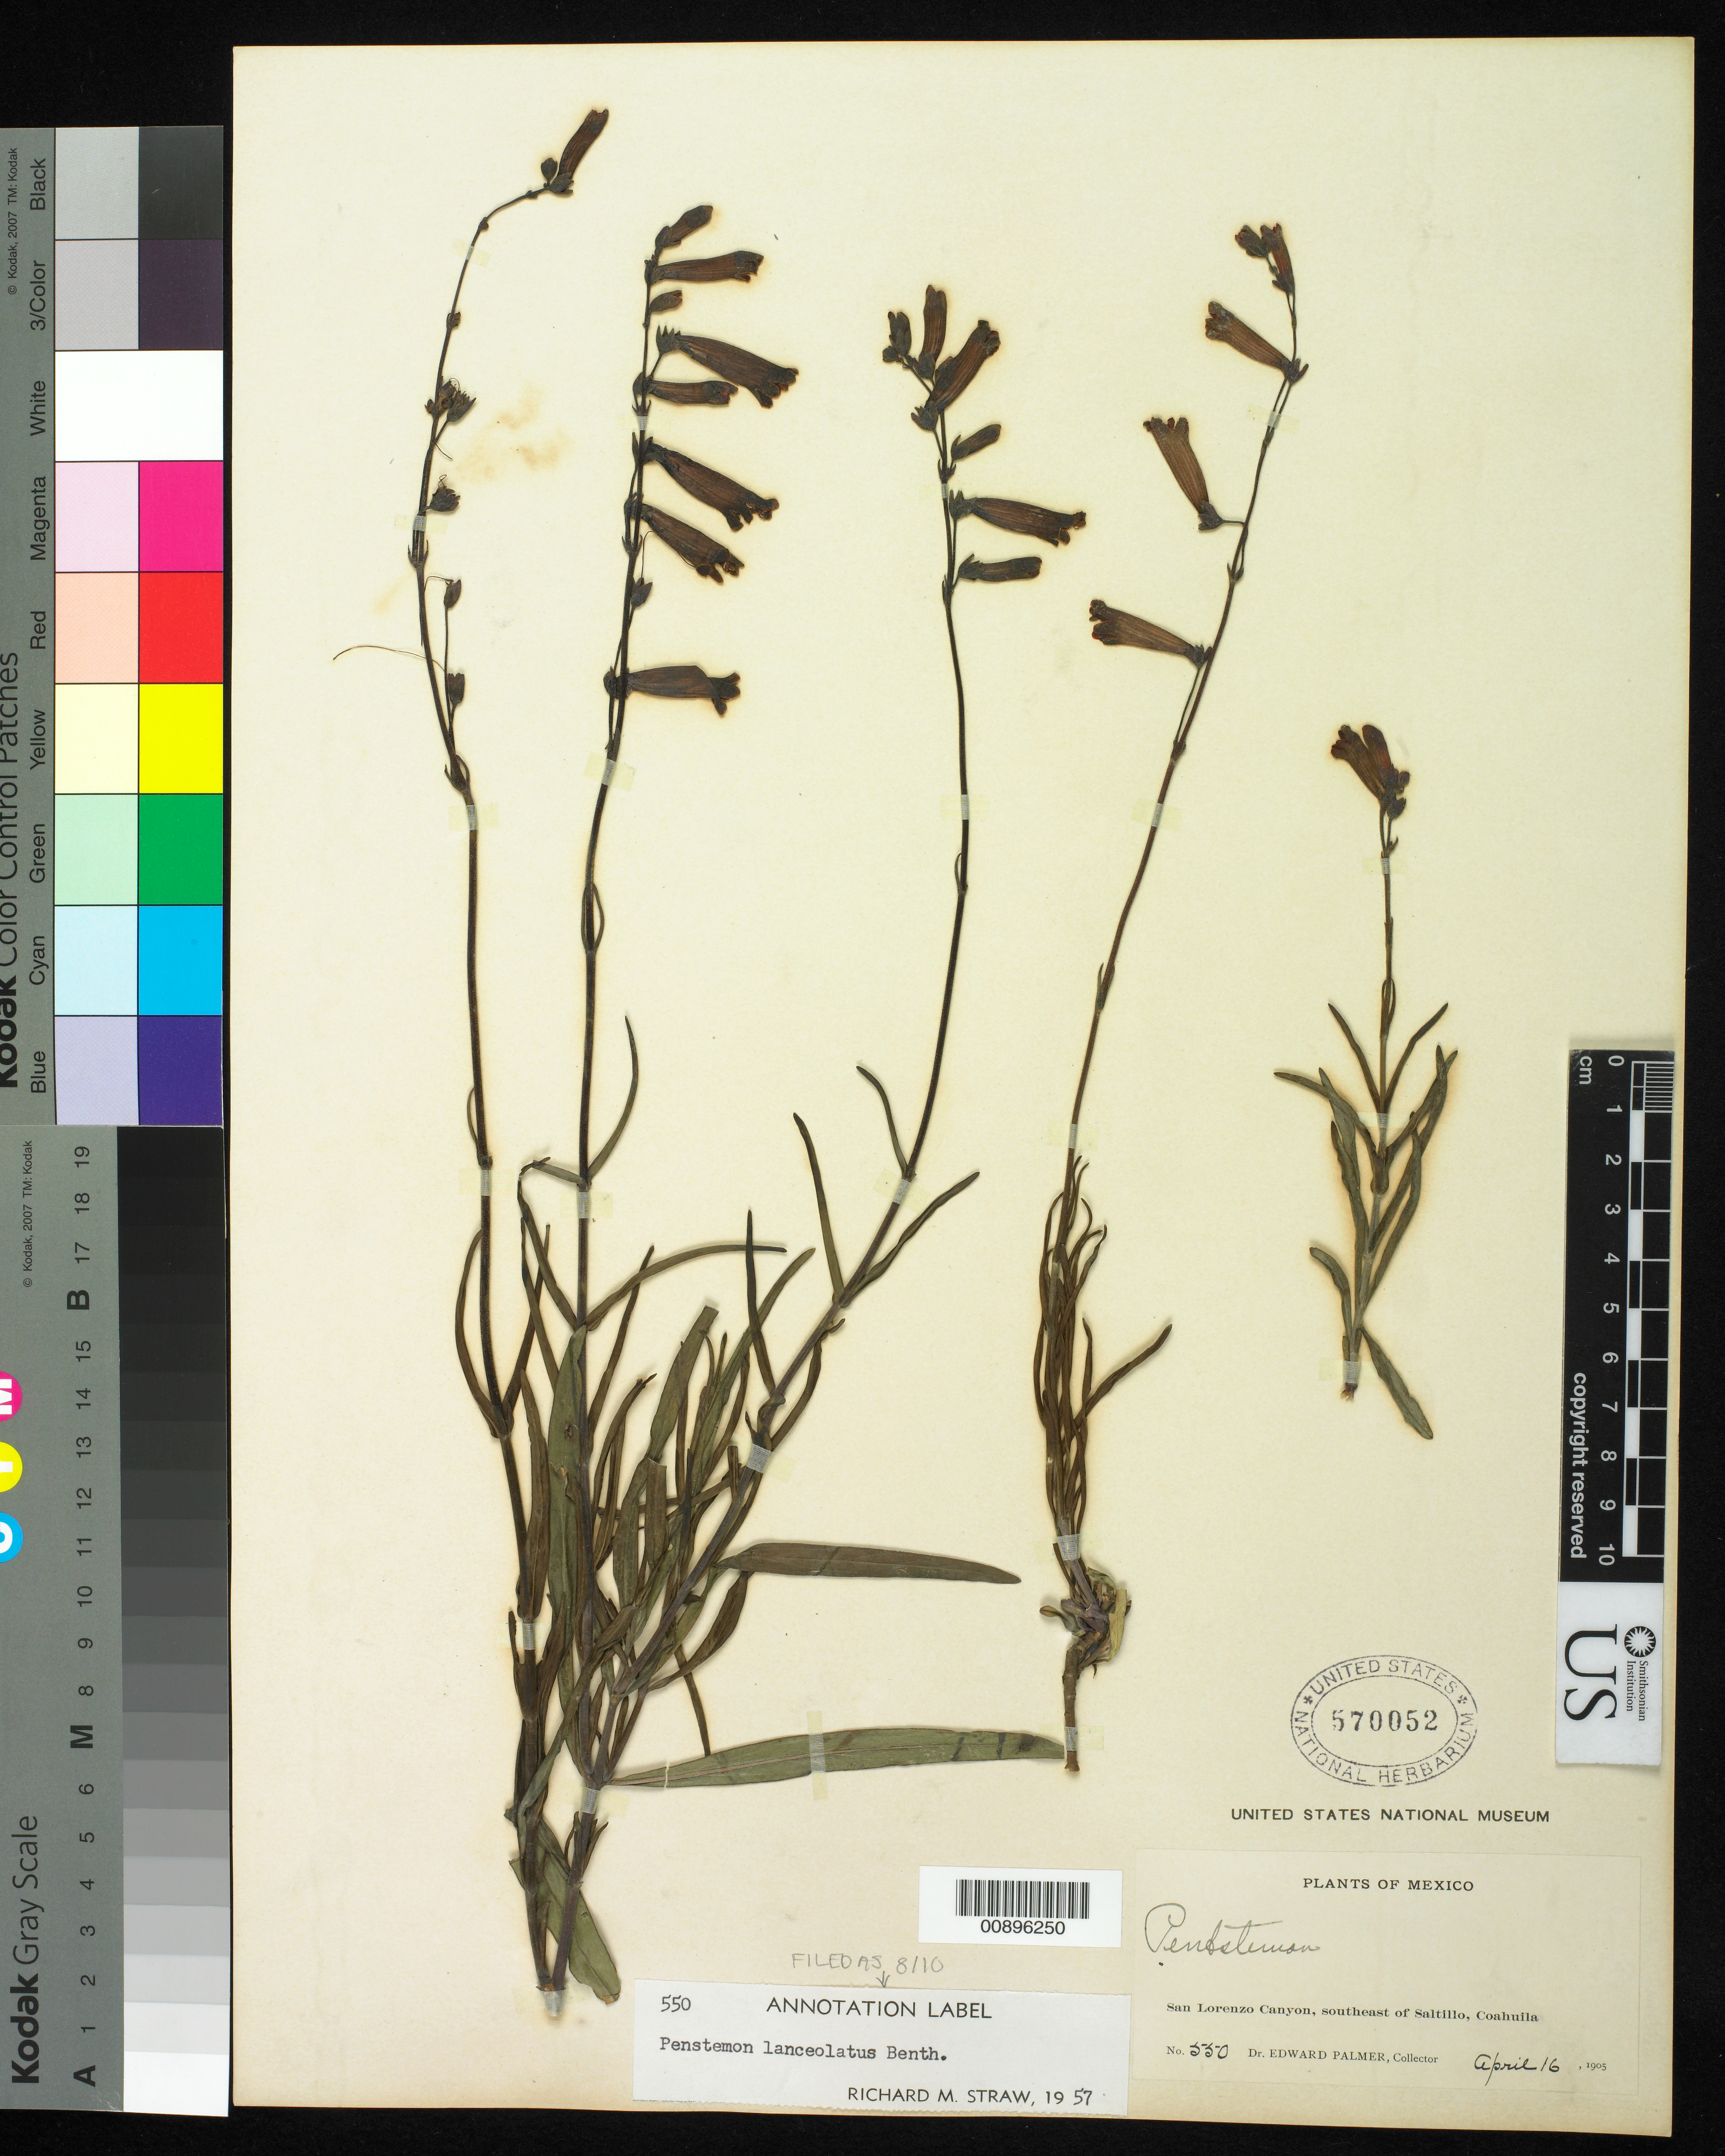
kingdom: Plantae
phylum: Tracheophyta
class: Magnoliopsida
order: Lamiales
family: Plantaginaceae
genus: Penstemon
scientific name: Penstemon lanceolatus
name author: Benth.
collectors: E. Palmer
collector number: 550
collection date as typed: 16 Apr 1905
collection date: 1905-04-16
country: Mexico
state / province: Coahuila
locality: San Lorenzo Canyon, southeast of Saltillo, Coahuila.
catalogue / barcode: US 570052